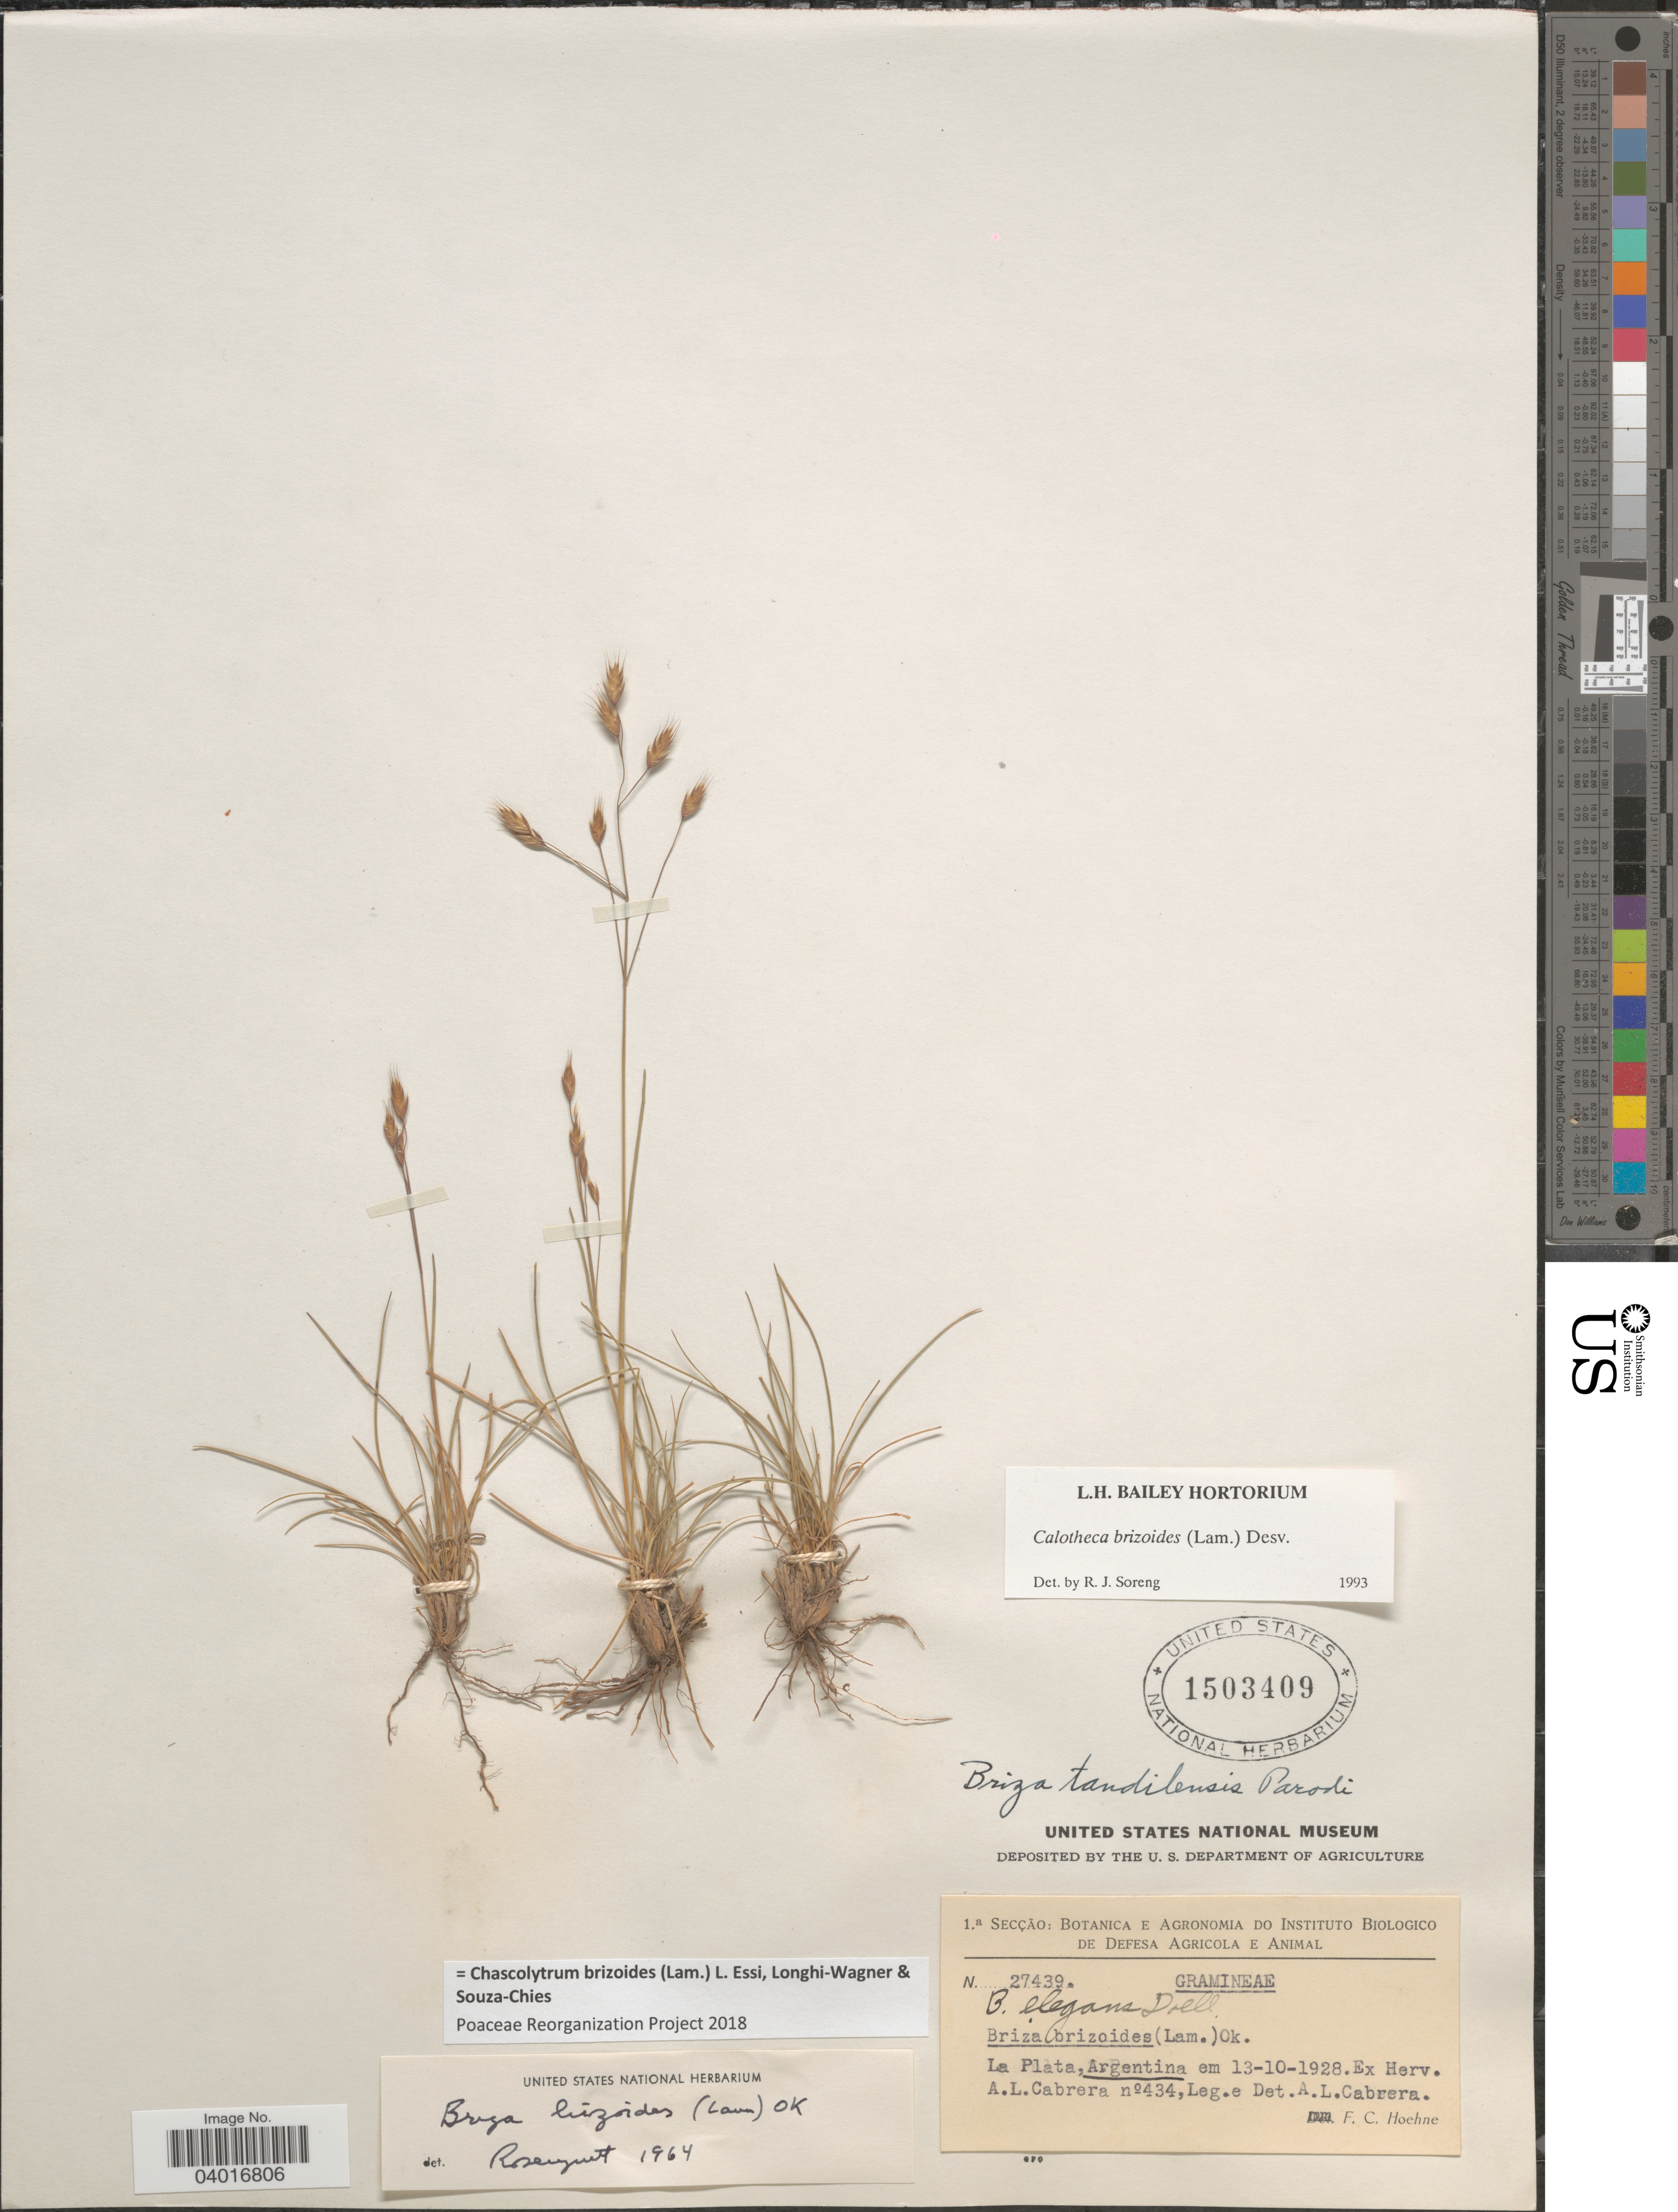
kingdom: Plantae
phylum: Tracheophyta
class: Liliopsida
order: Poales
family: Poaceae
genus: Chascolytrum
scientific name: Chascolytrum brizoides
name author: (Lam.) L. Essi et al.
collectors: A. L. Cabrera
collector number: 434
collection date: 1928-10-13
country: Argentina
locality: La Plata.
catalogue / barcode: US 1503409